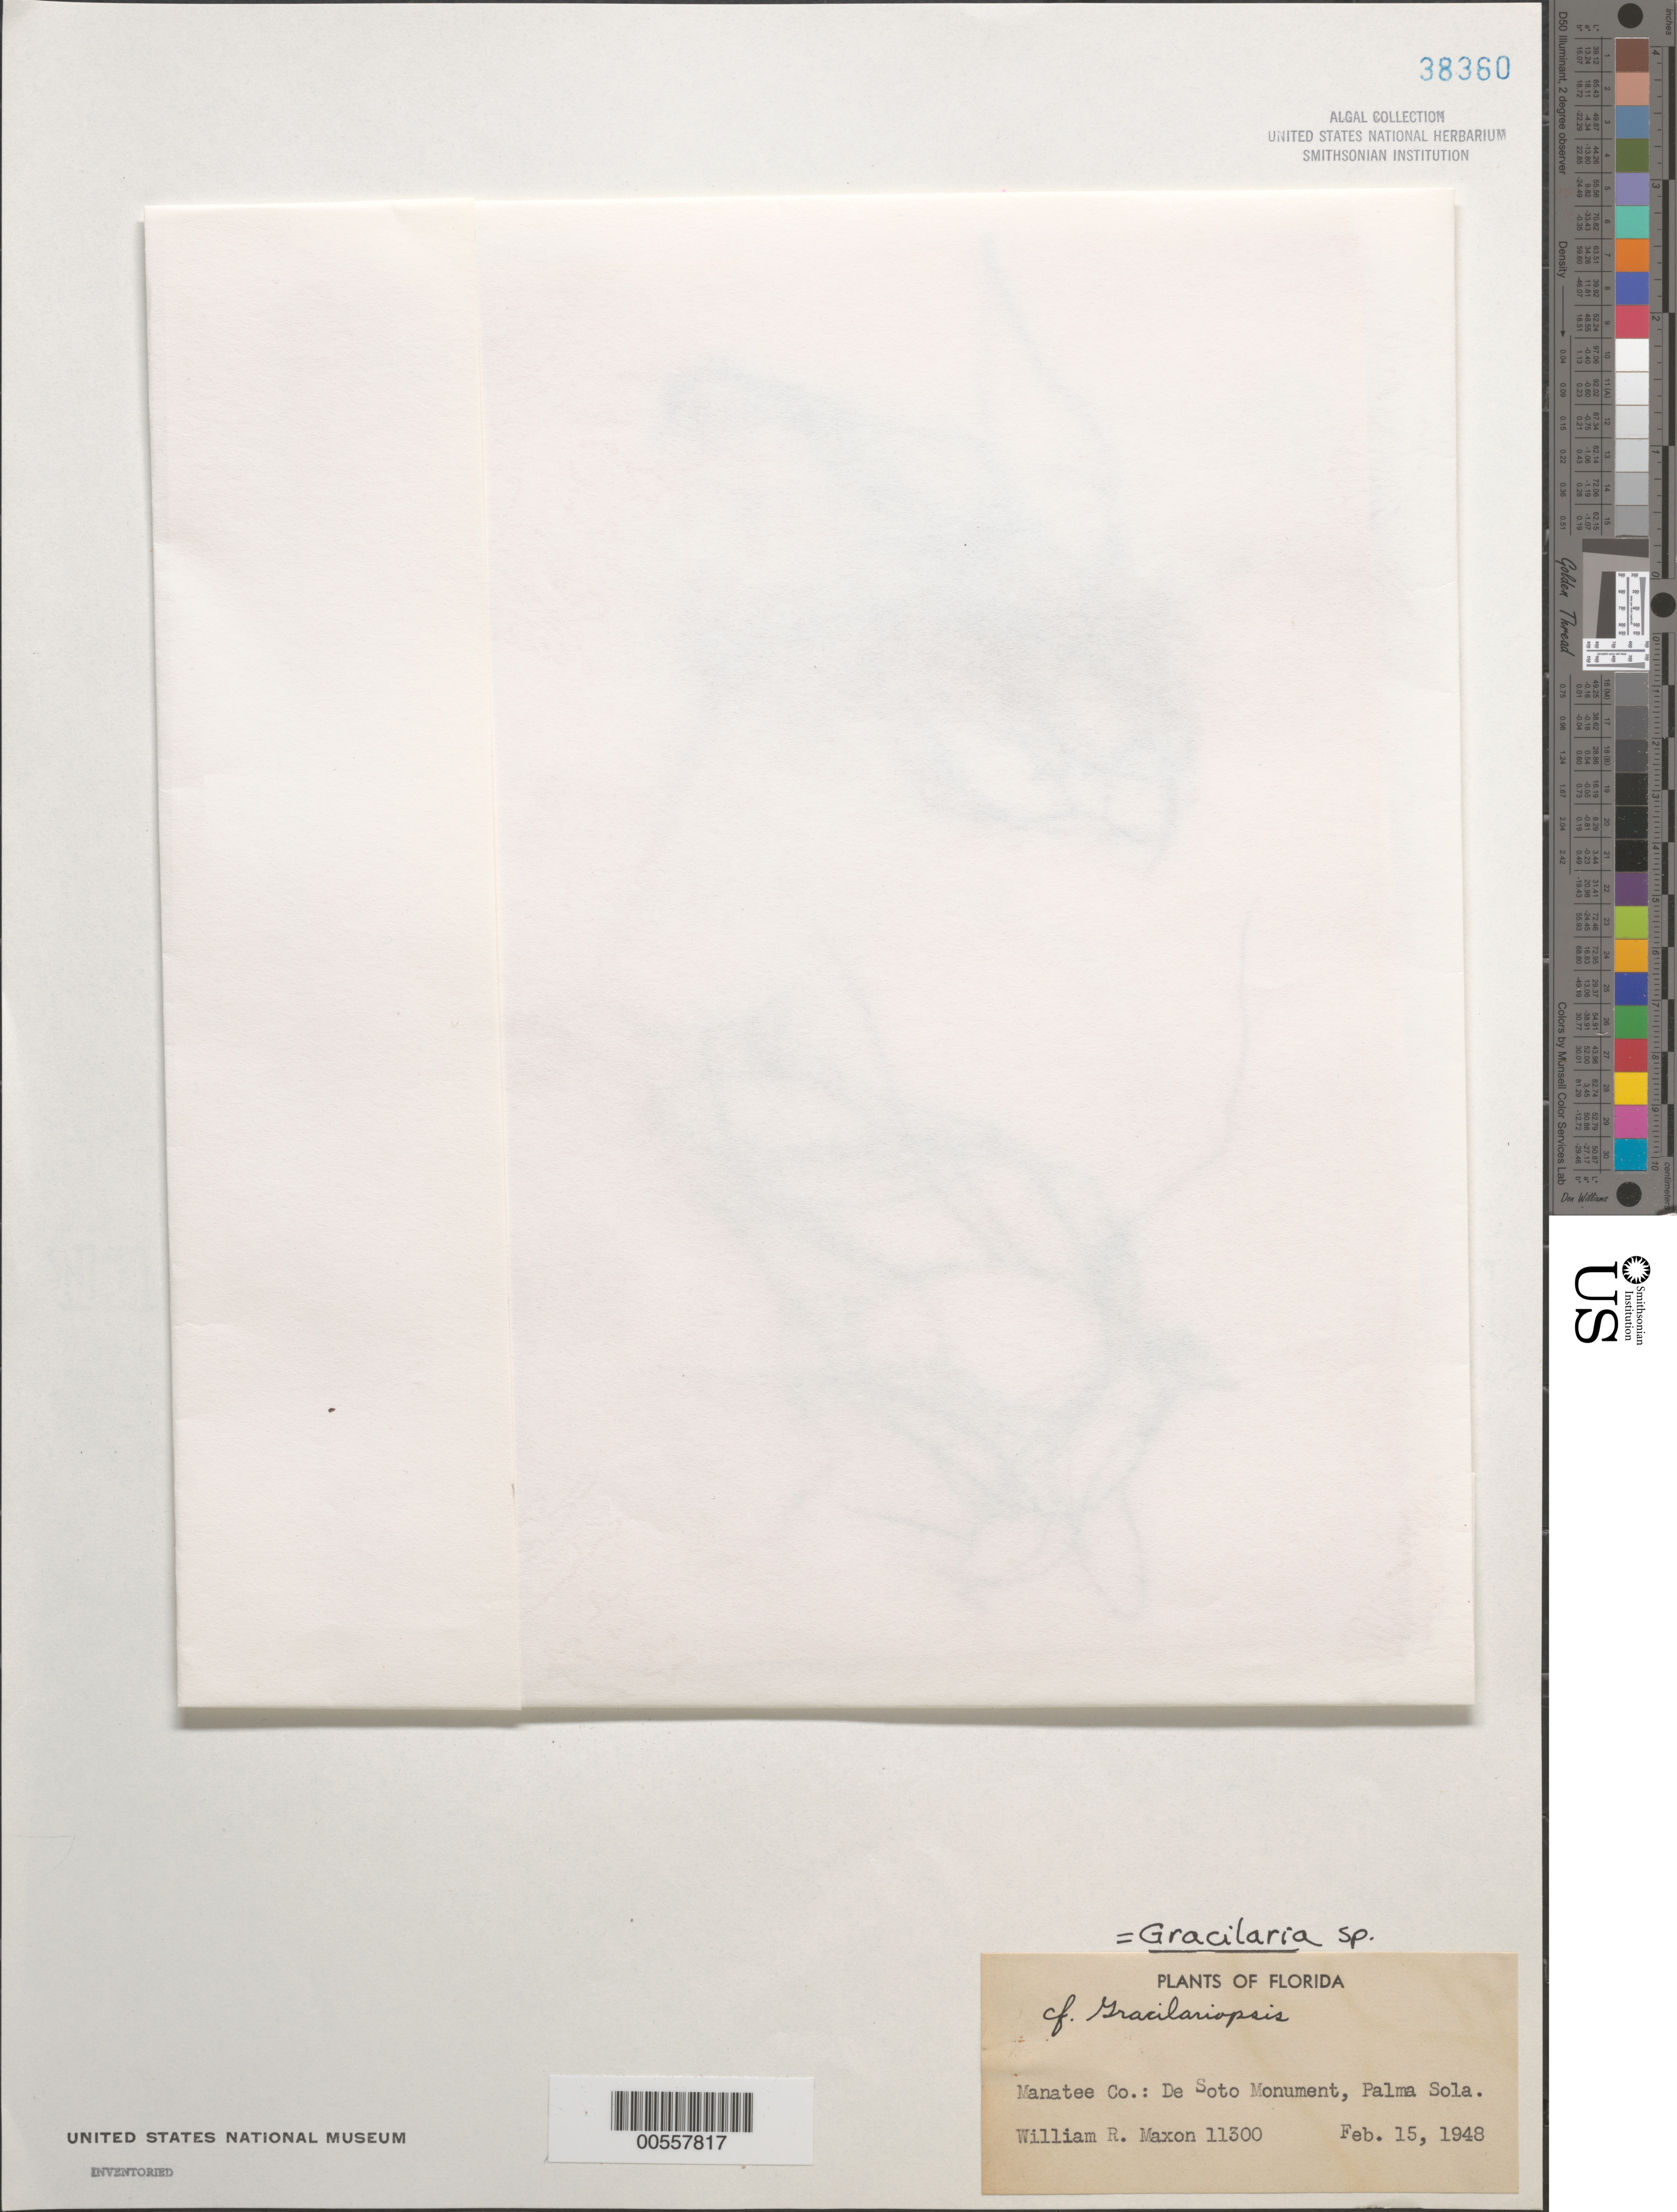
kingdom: Plantae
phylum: Rhodophyta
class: Florideophyceae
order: Gracilariales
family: Gracilariaceae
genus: Gracilaria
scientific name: Gracilaria sp.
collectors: W. R. Maxon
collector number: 11300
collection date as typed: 15 Feb 1948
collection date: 1948-02-15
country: United States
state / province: Florida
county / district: Manatee County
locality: DeSoto Monument, Palma Sola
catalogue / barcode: US 38360